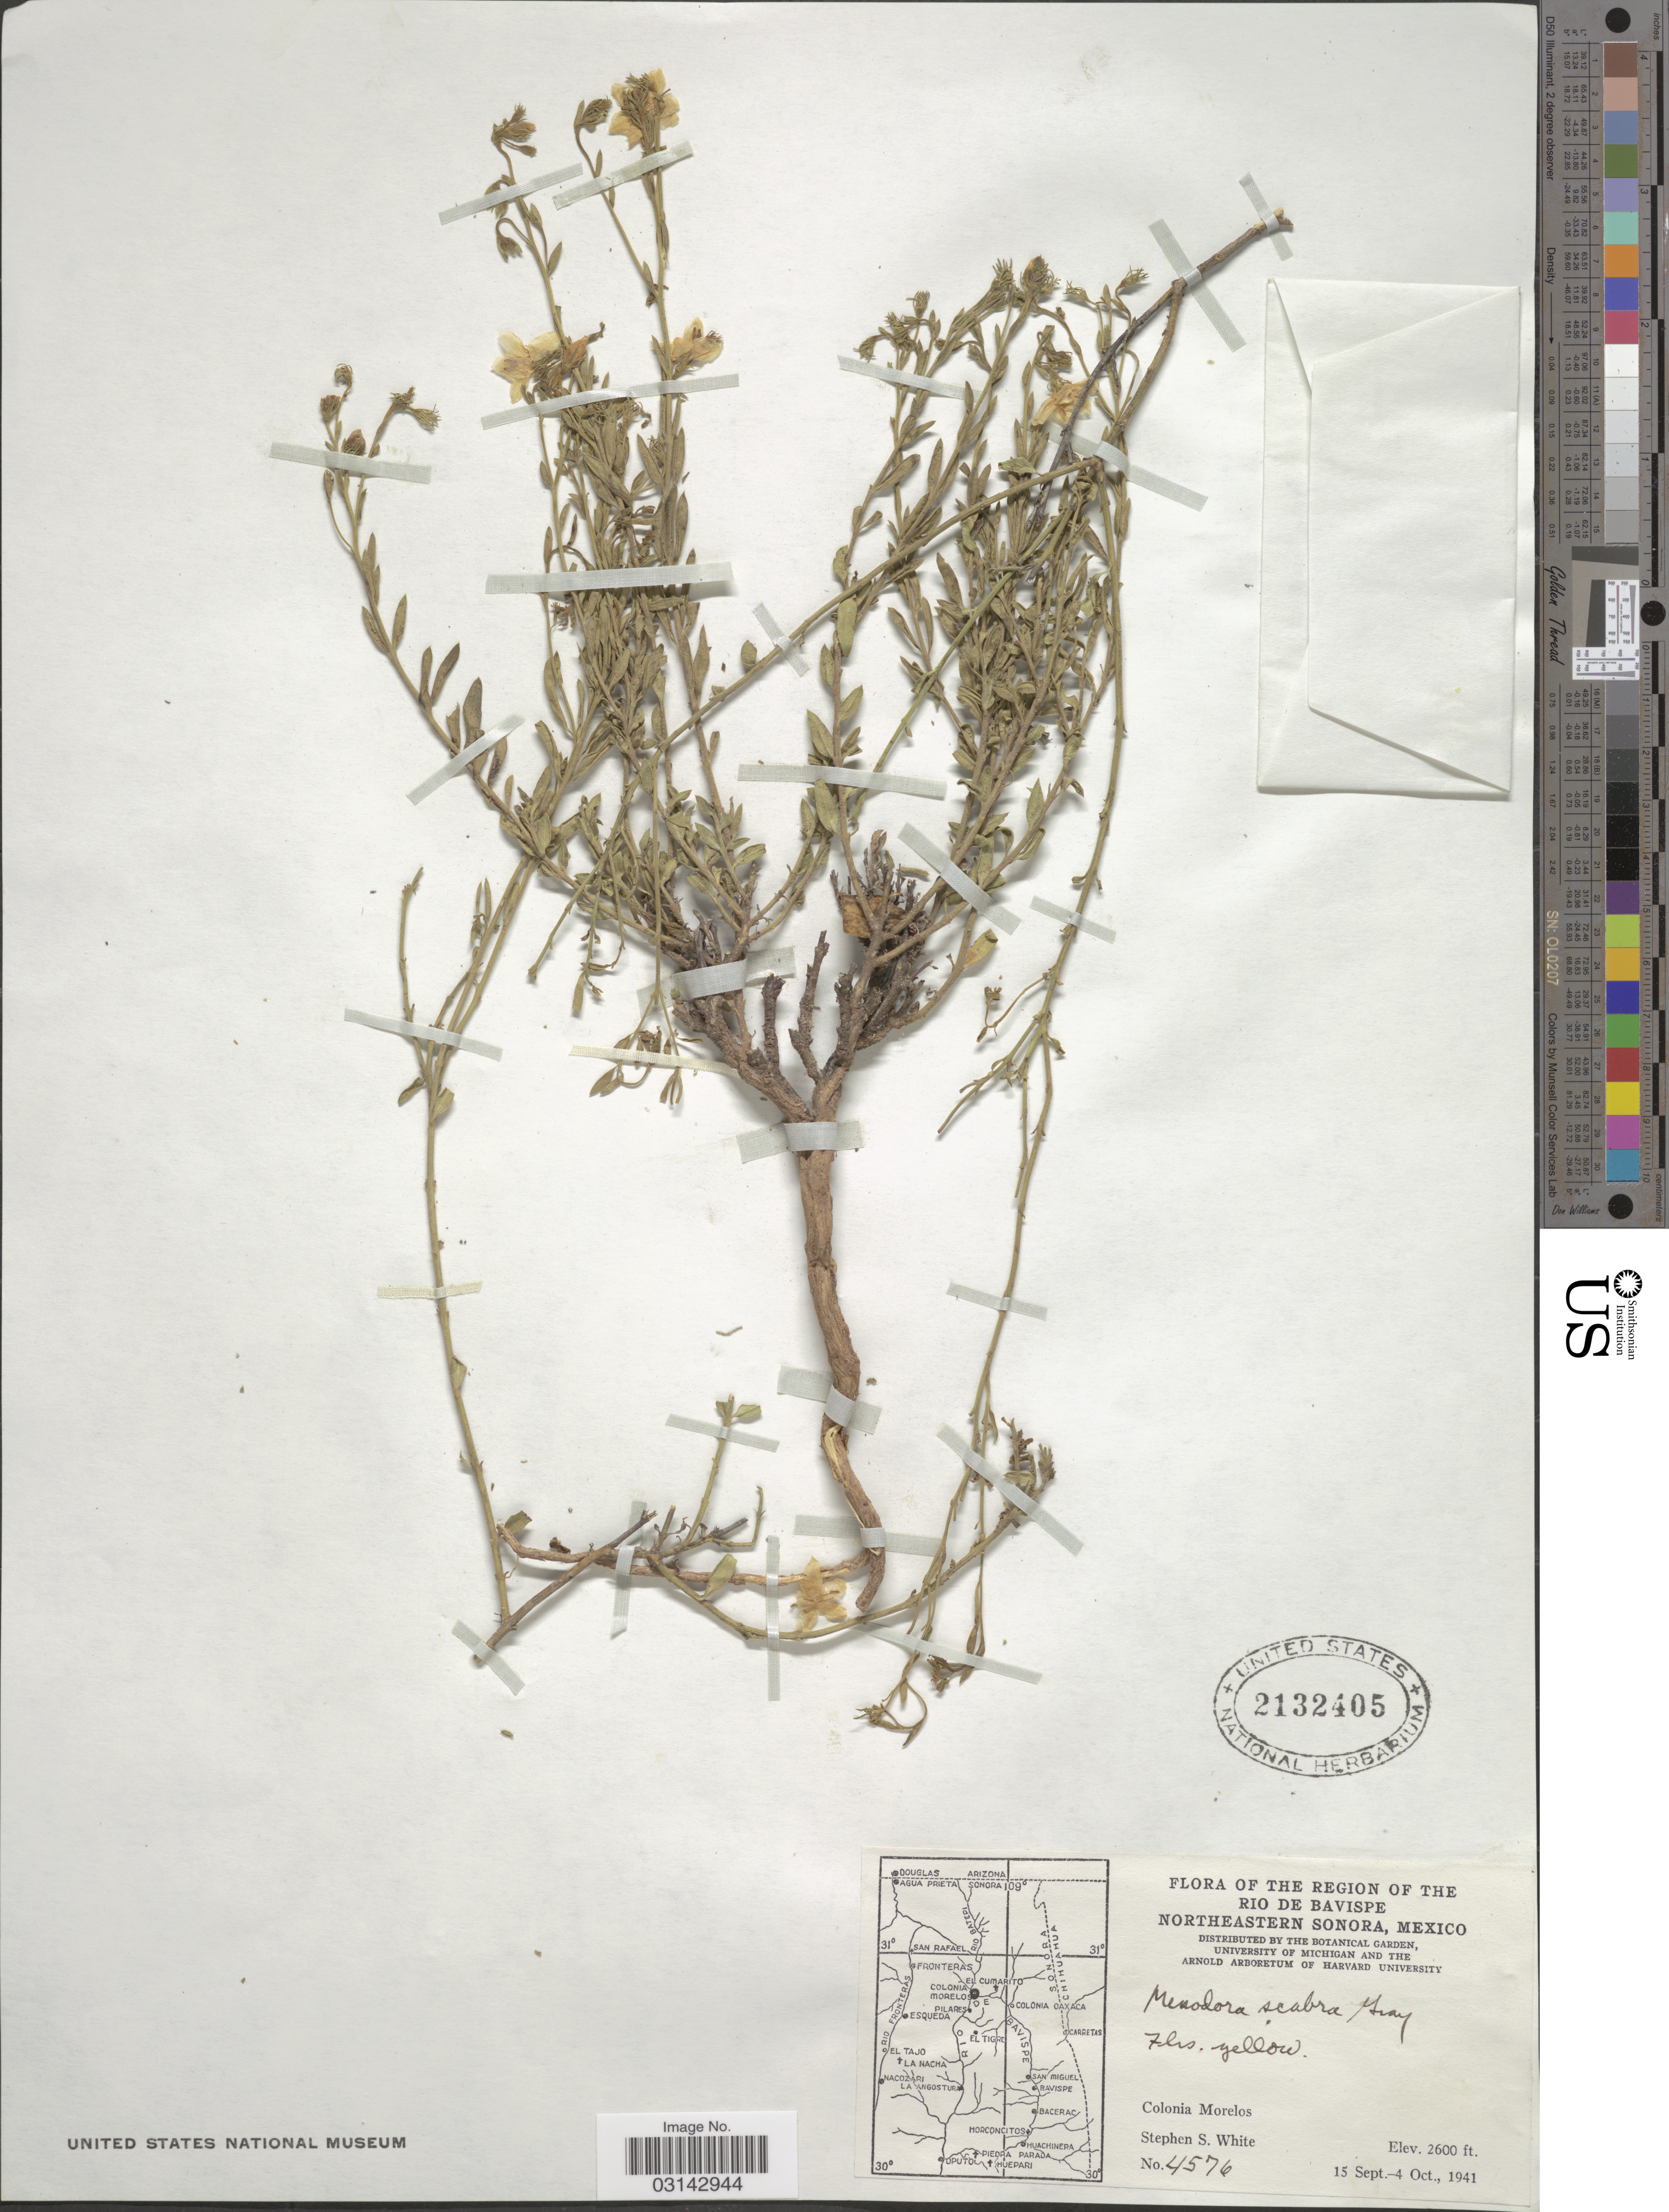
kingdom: Plantae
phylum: Tracheophyta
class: Magnoliopsida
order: Lamiales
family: Oleaceae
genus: Menodora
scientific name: Menodora laevis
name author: Wooton & Standl.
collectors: S. S. White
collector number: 4576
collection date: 1941-09-15/1941-10-04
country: Mexico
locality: Region of the Rio de Bavispe, northeastern Sonora. Colonia Morelos.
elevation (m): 792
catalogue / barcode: US 2132405